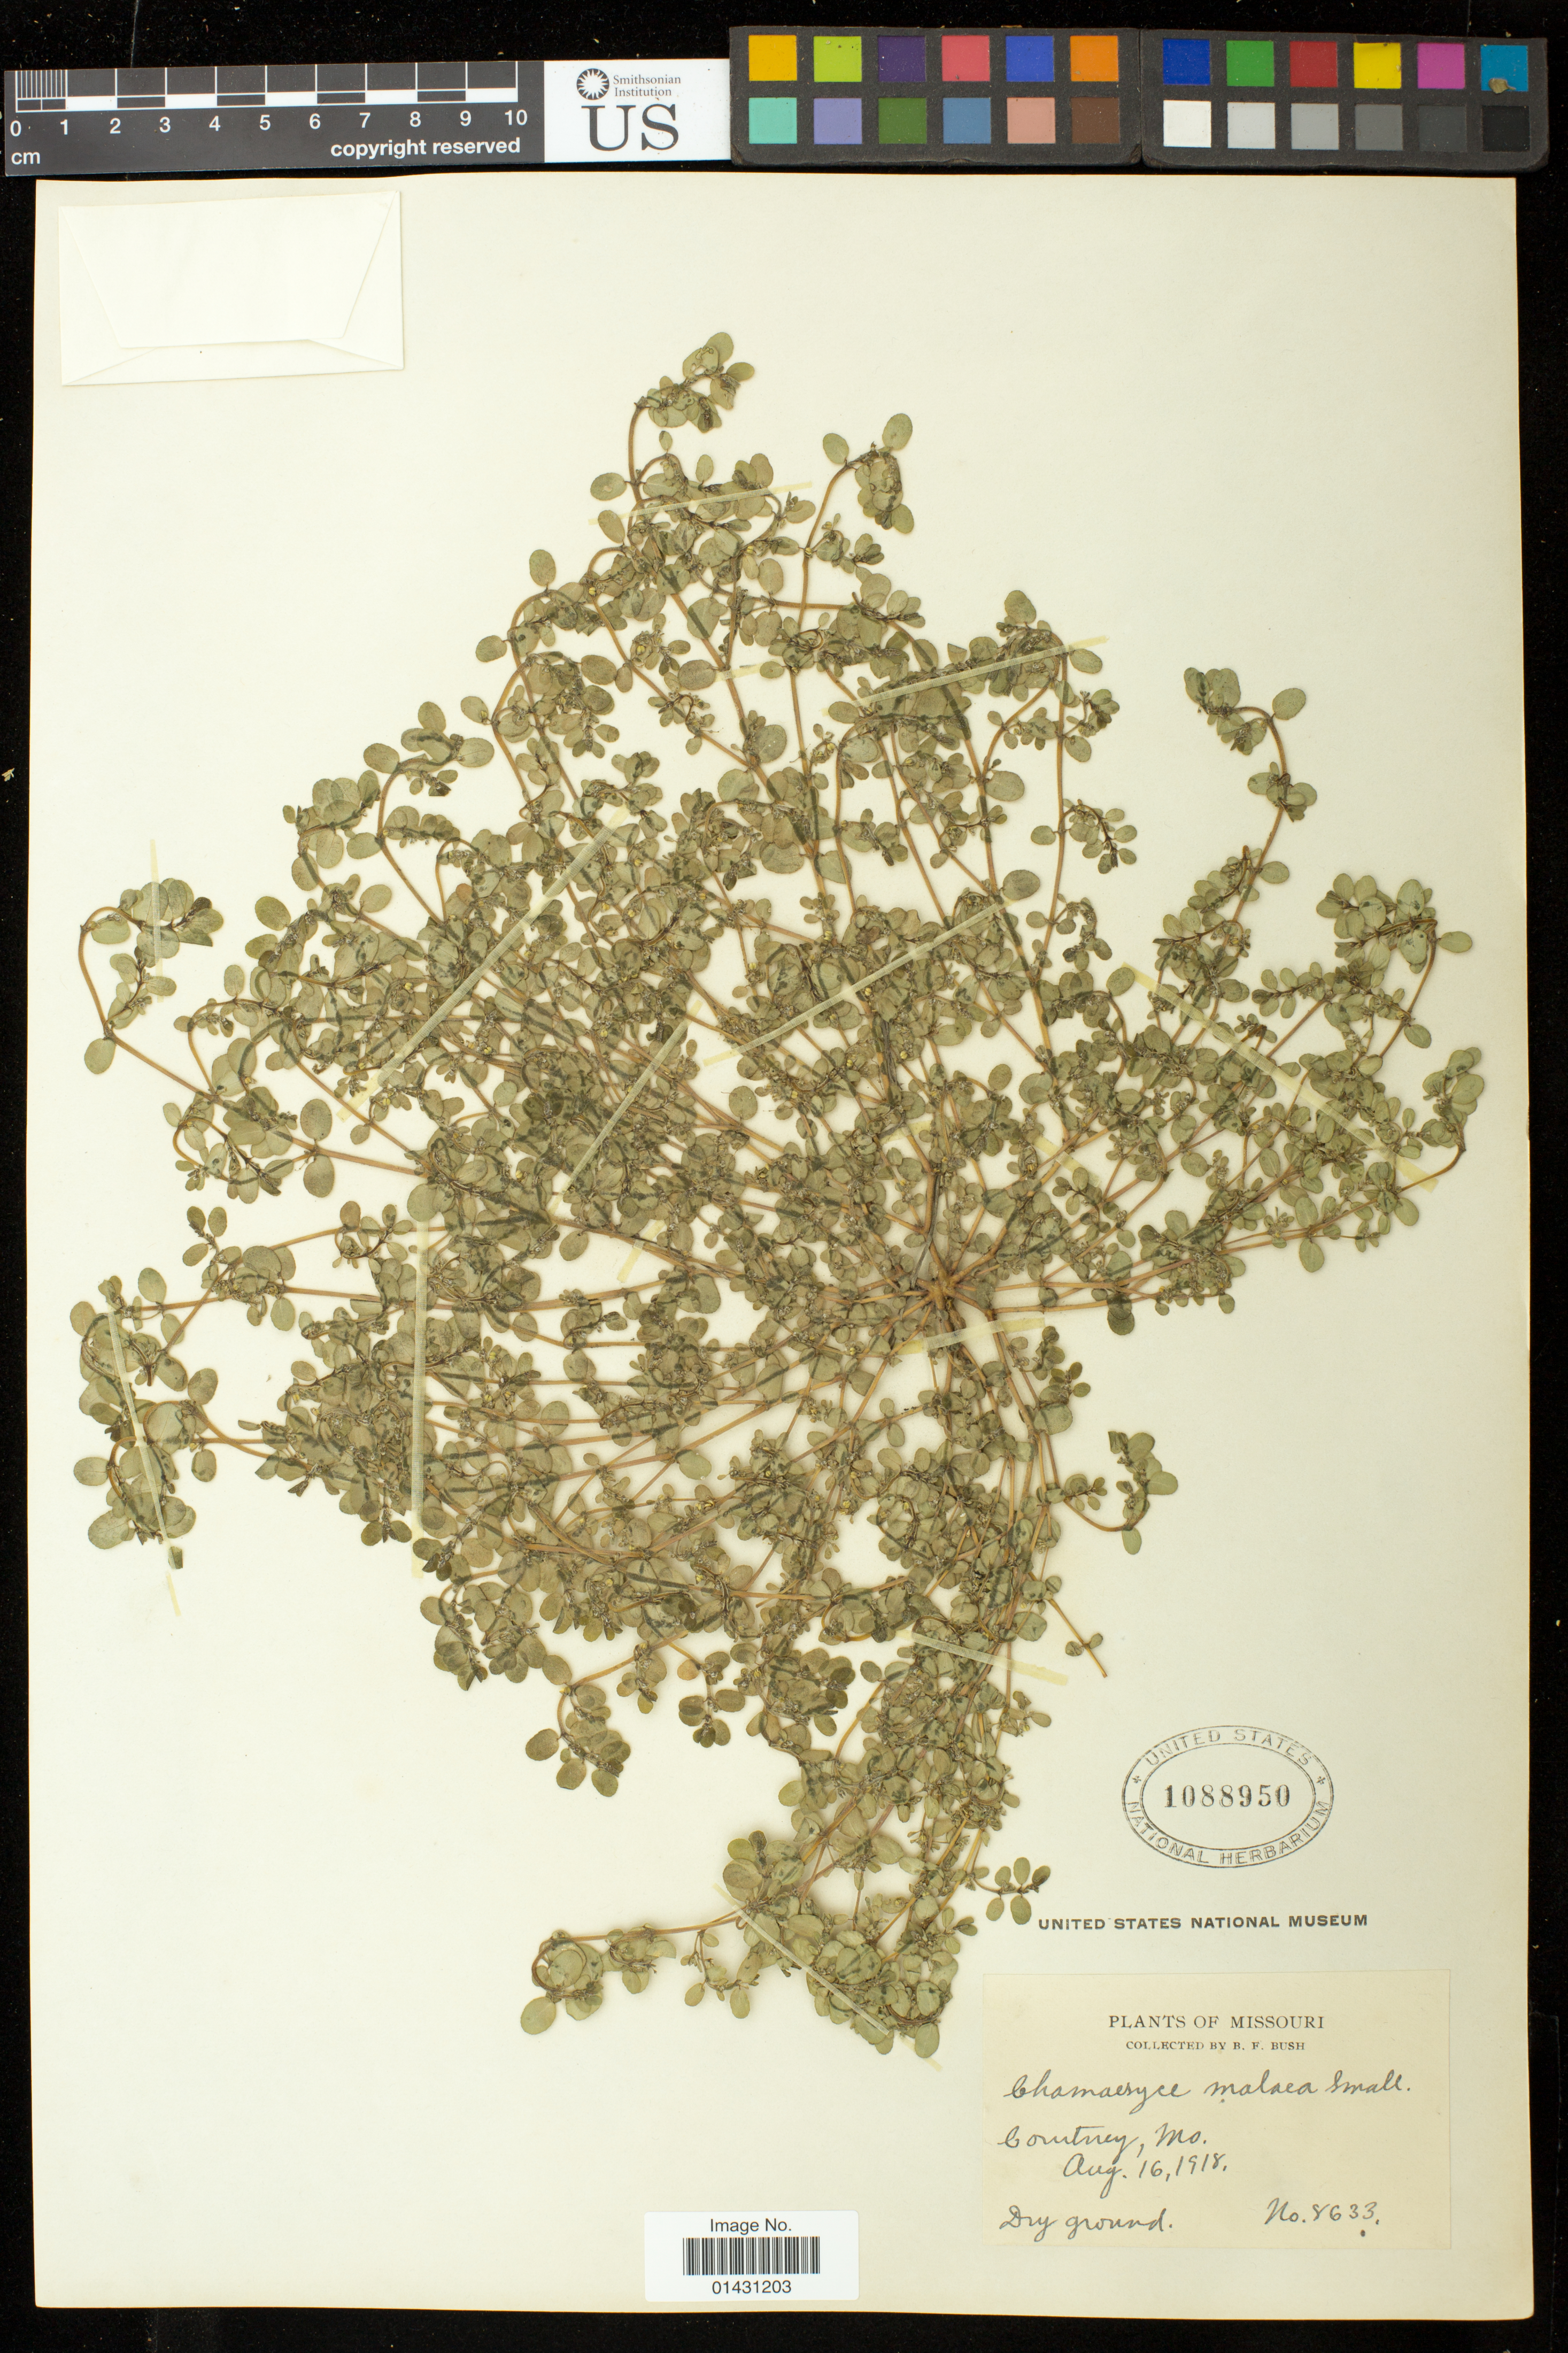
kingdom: Plantae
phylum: Tracheophyta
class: Magnoliopsida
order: Malpighiales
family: Euphorbiaceae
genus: Euphorbia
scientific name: Euphorbia prostrata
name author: Aiton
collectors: B. F. Bush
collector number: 8633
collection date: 1918-08-16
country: United States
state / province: Missouri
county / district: Jackson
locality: Courtney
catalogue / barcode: US 1088950